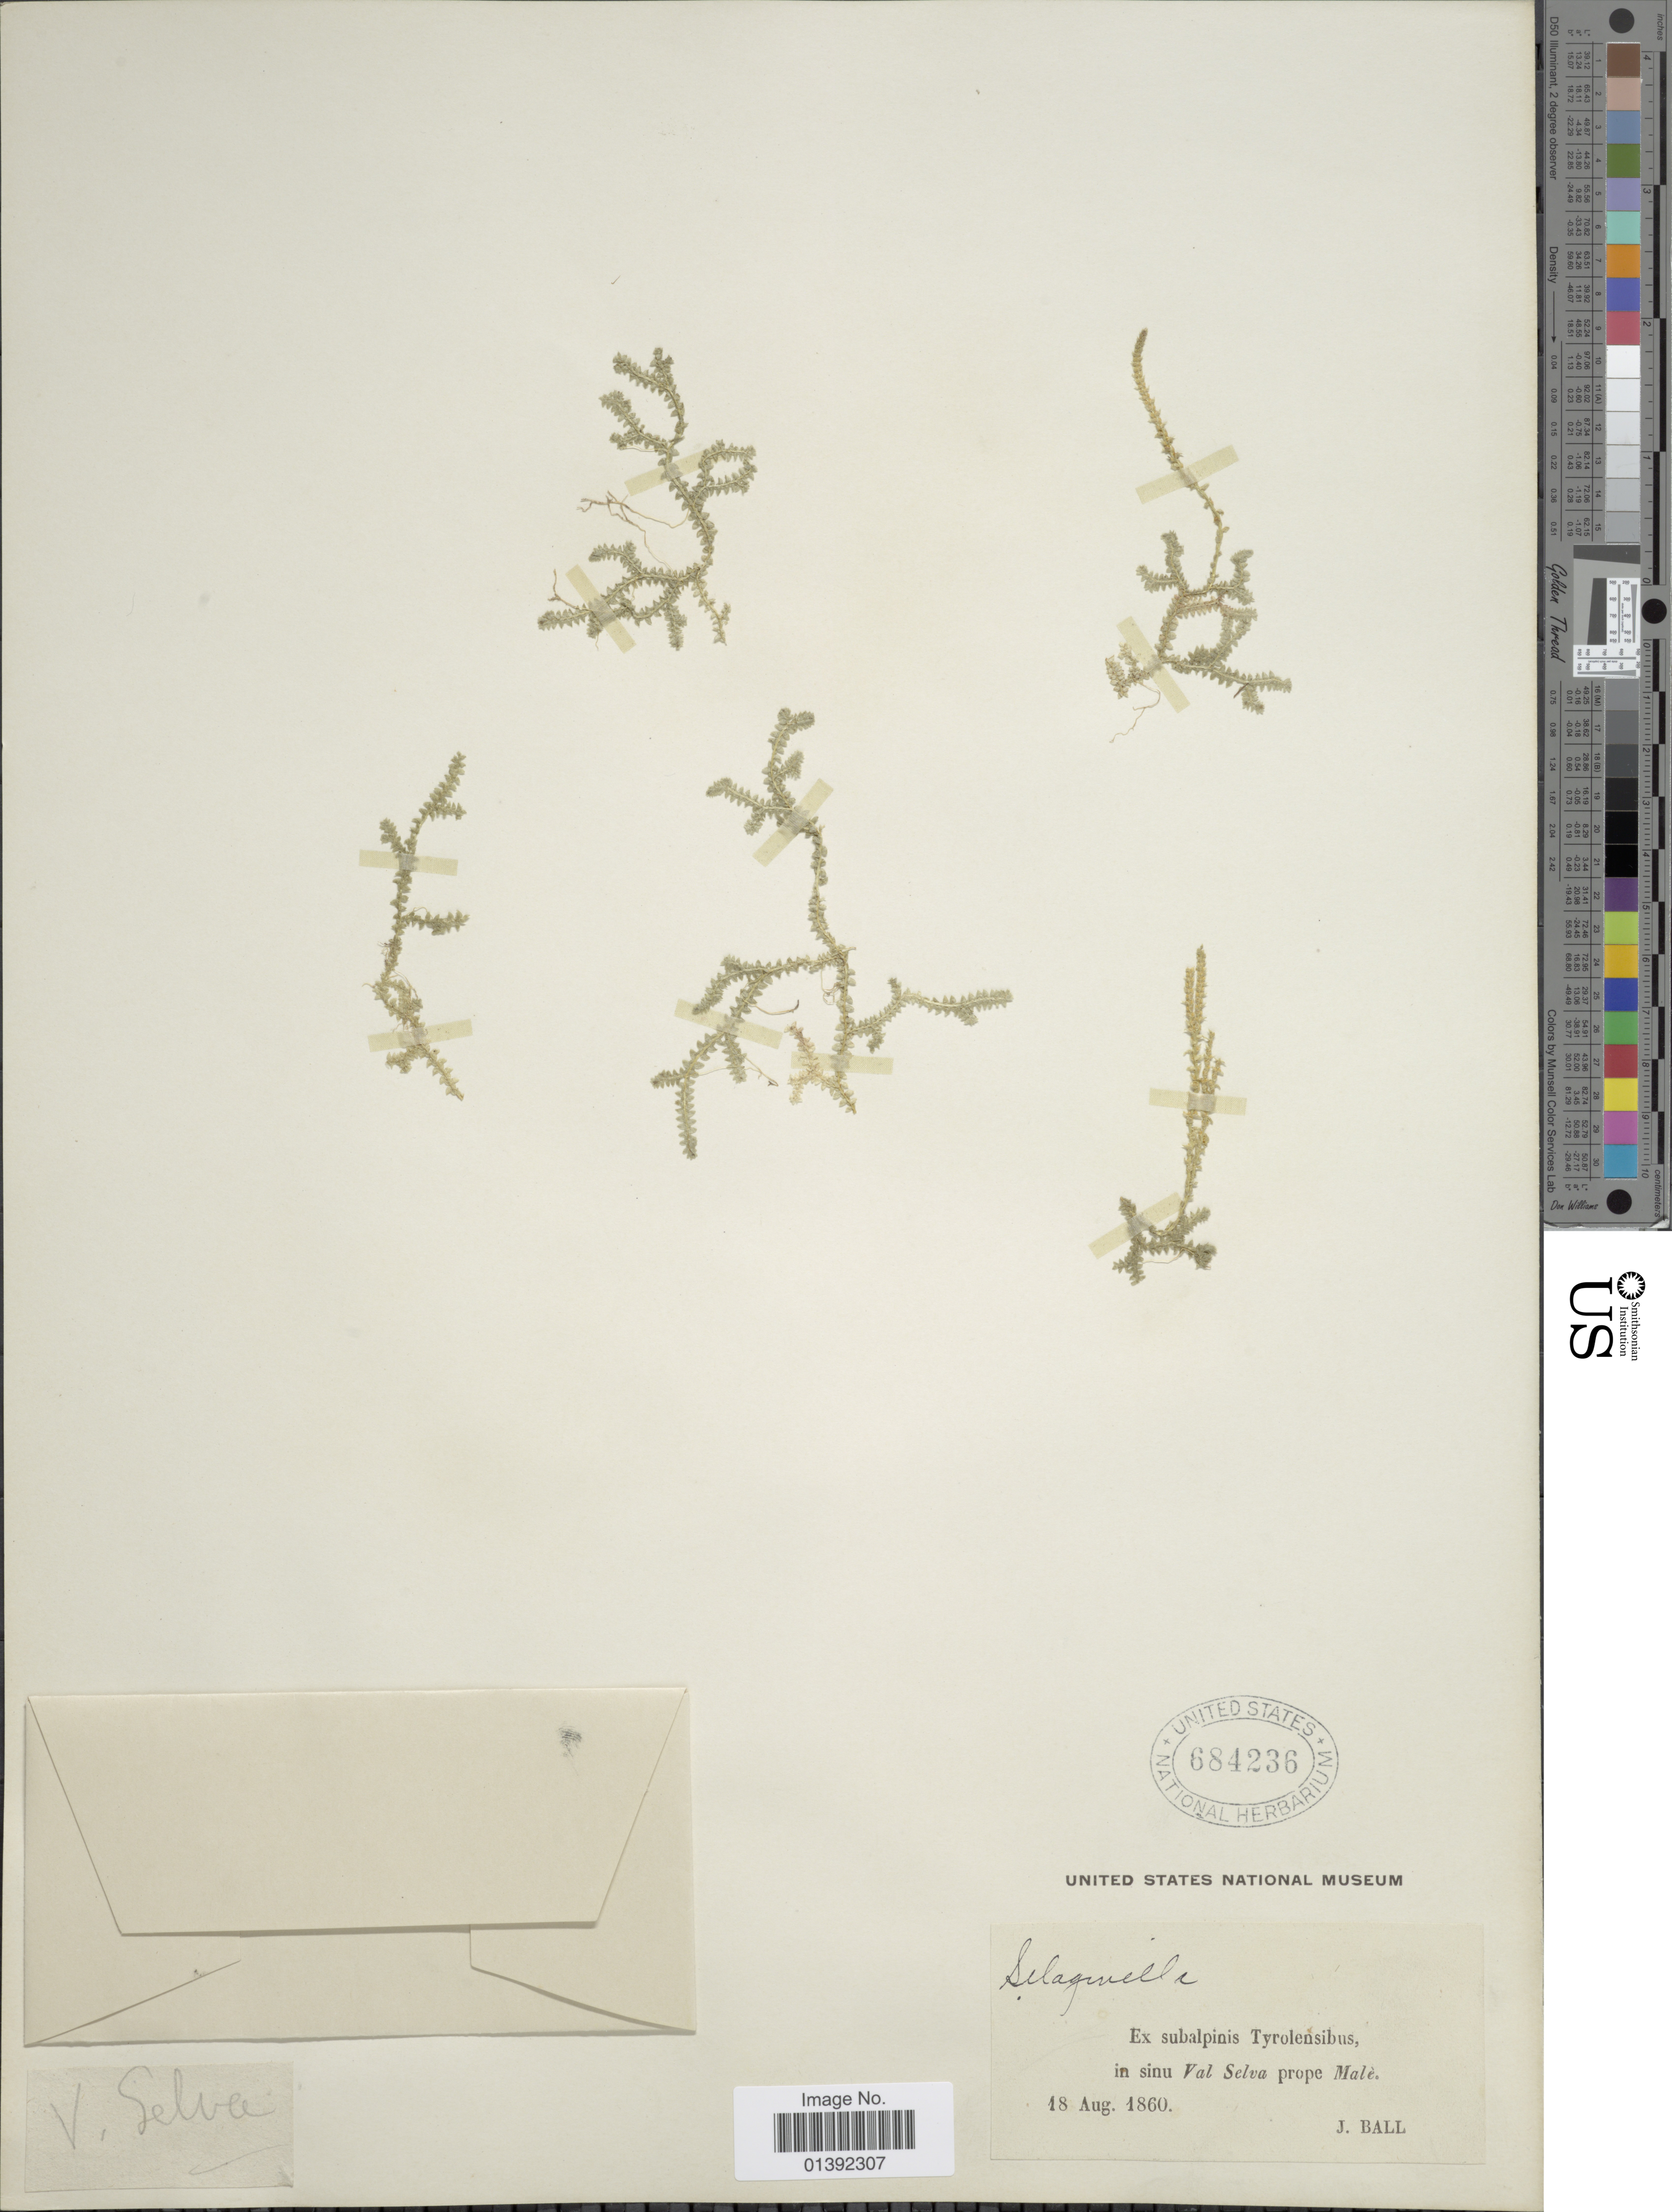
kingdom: Plantae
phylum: Tracheophyta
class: Lycopodiopsida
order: Selaginellales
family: Selaginellaceae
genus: Selaginella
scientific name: Selaginella helvetica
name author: (L.) Spring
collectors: J. Ball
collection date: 1860-08-18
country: Italy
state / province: Trentino-Alto Adige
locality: In sinu Val Selva prope Malè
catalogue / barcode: US 684236